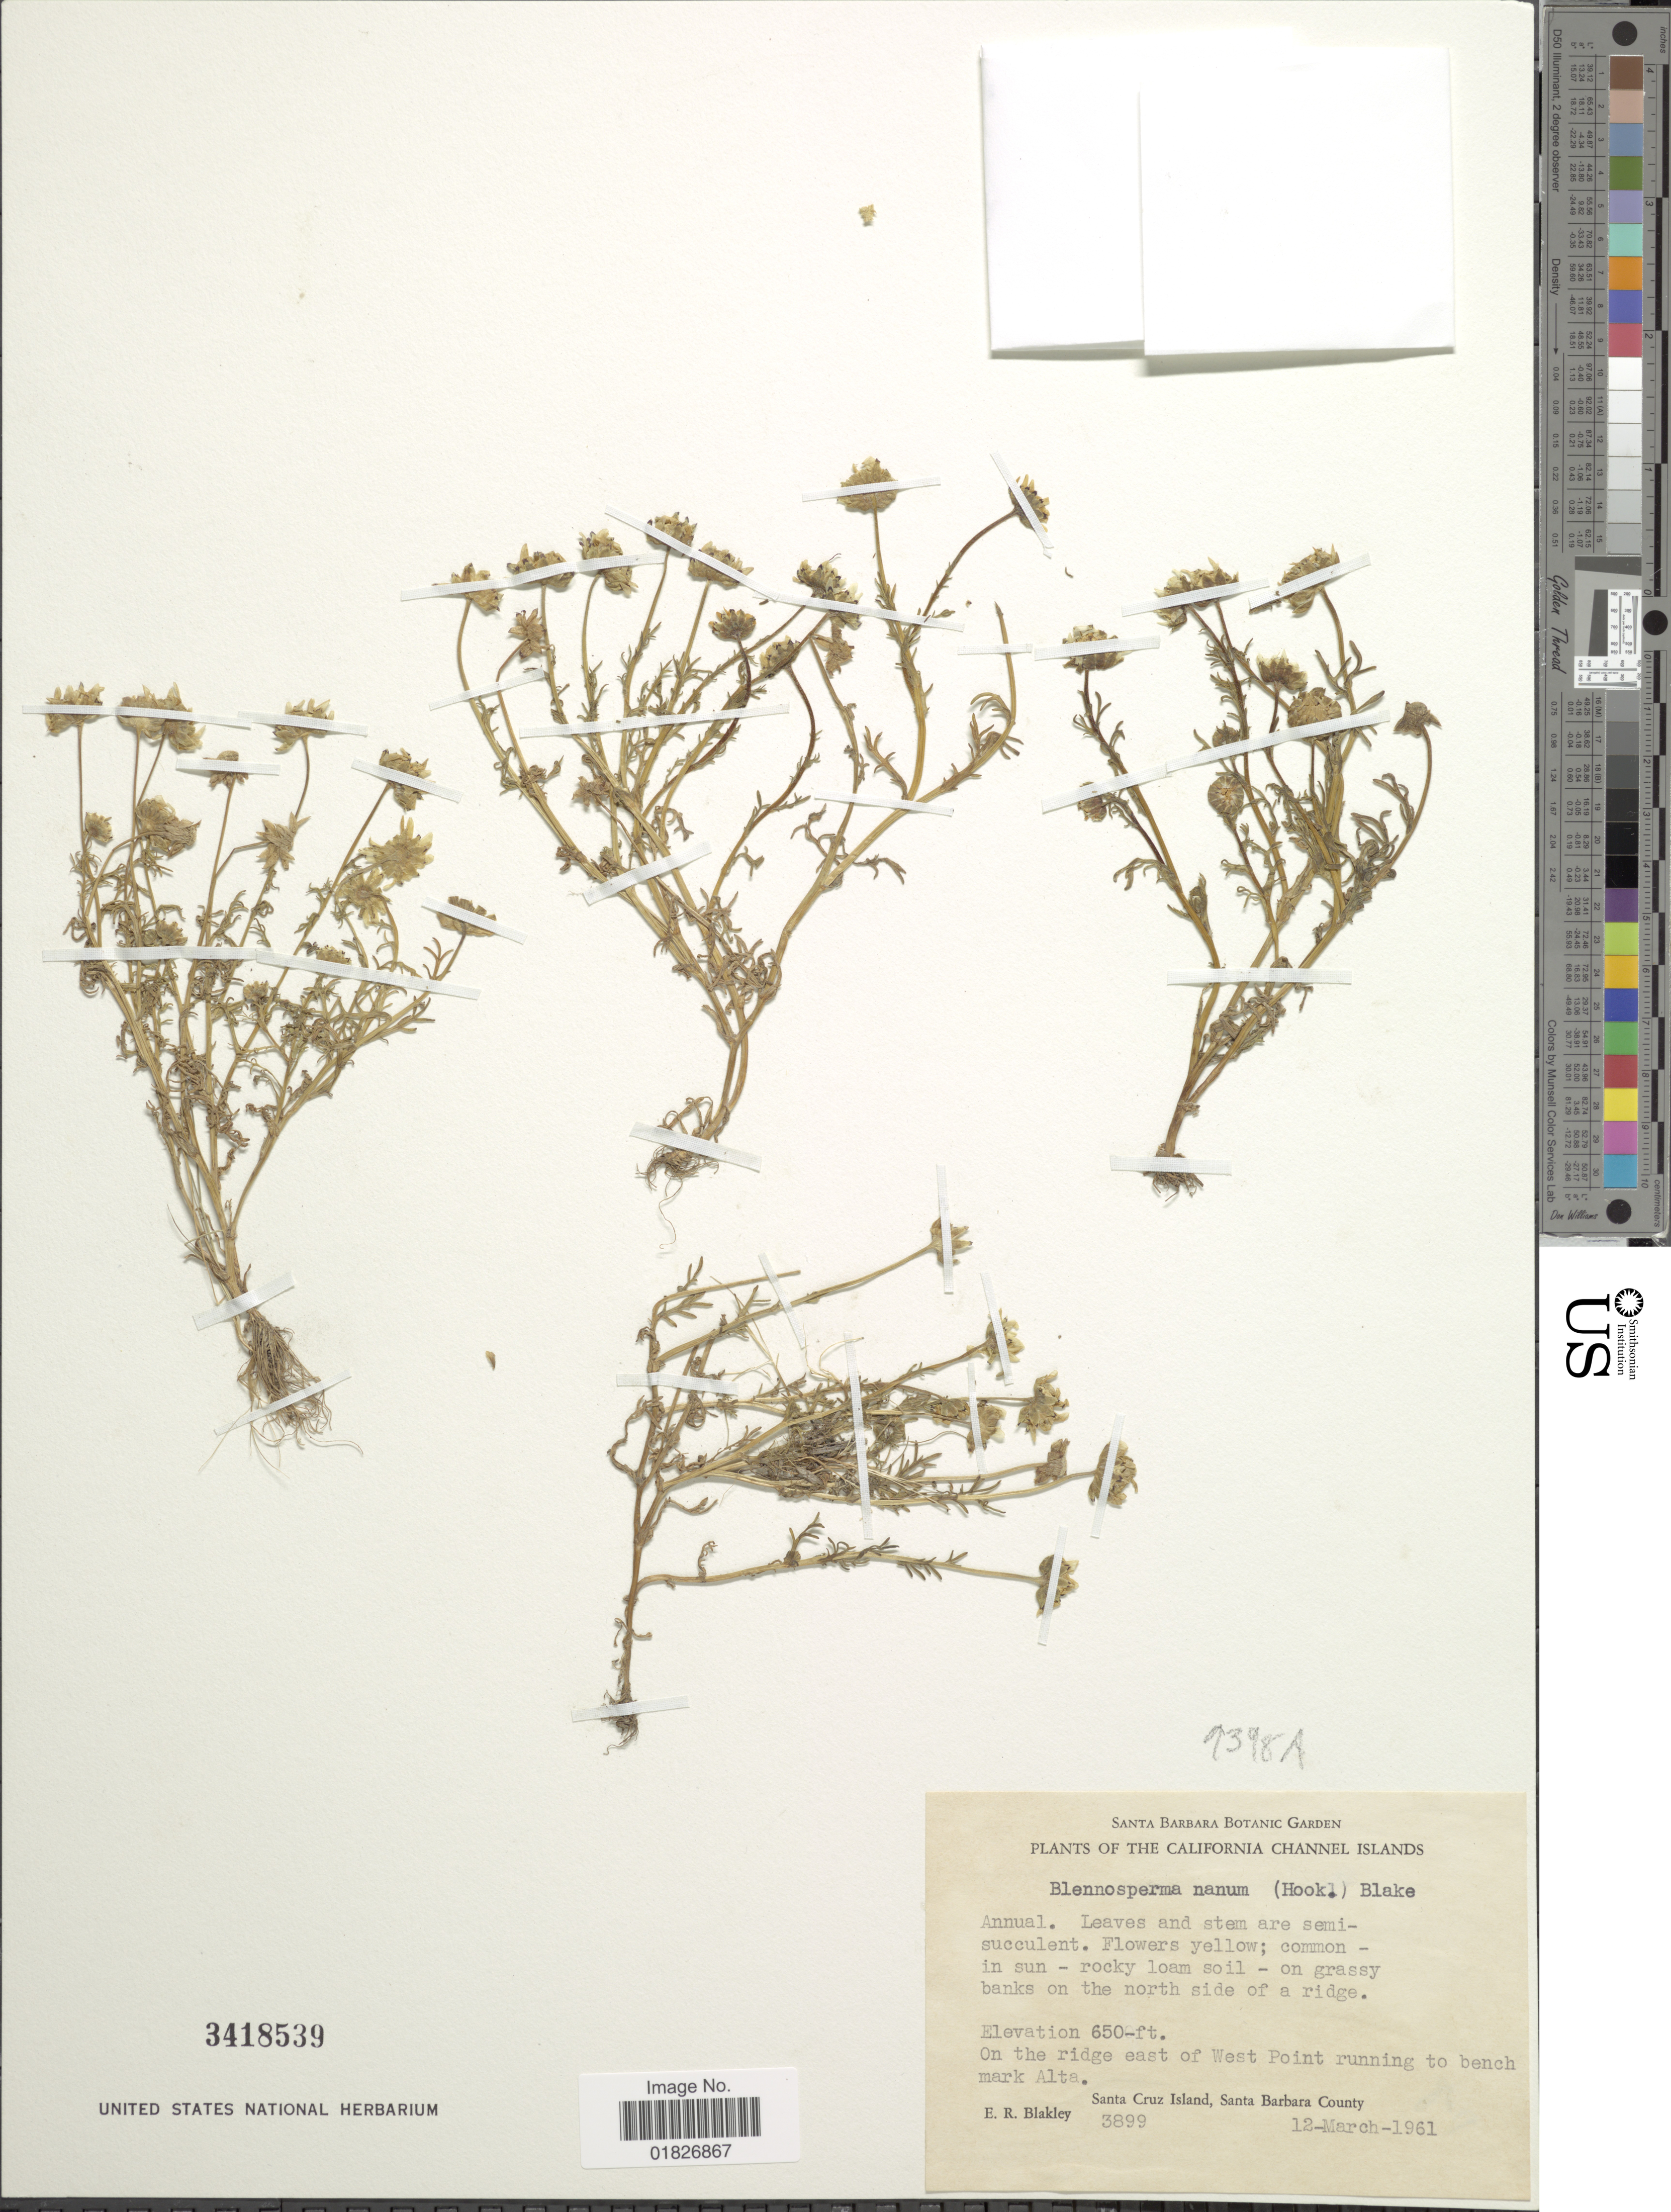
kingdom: Plantae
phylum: Tracheophyta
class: Magnoliopsida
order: Asterales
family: Asteraceae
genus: Blennosperma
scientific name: Blennosperma nanum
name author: (Hook.) S.F. Blake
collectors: E. R. Blakley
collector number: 3899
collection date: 1961-03-12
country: United States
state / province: California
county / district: Santa Barbara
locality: California Channel Islands, east of West Point running to bench mark Alta, Santa Cruz Island, Santa Barbara County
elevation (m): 198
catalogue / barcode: US 3418539